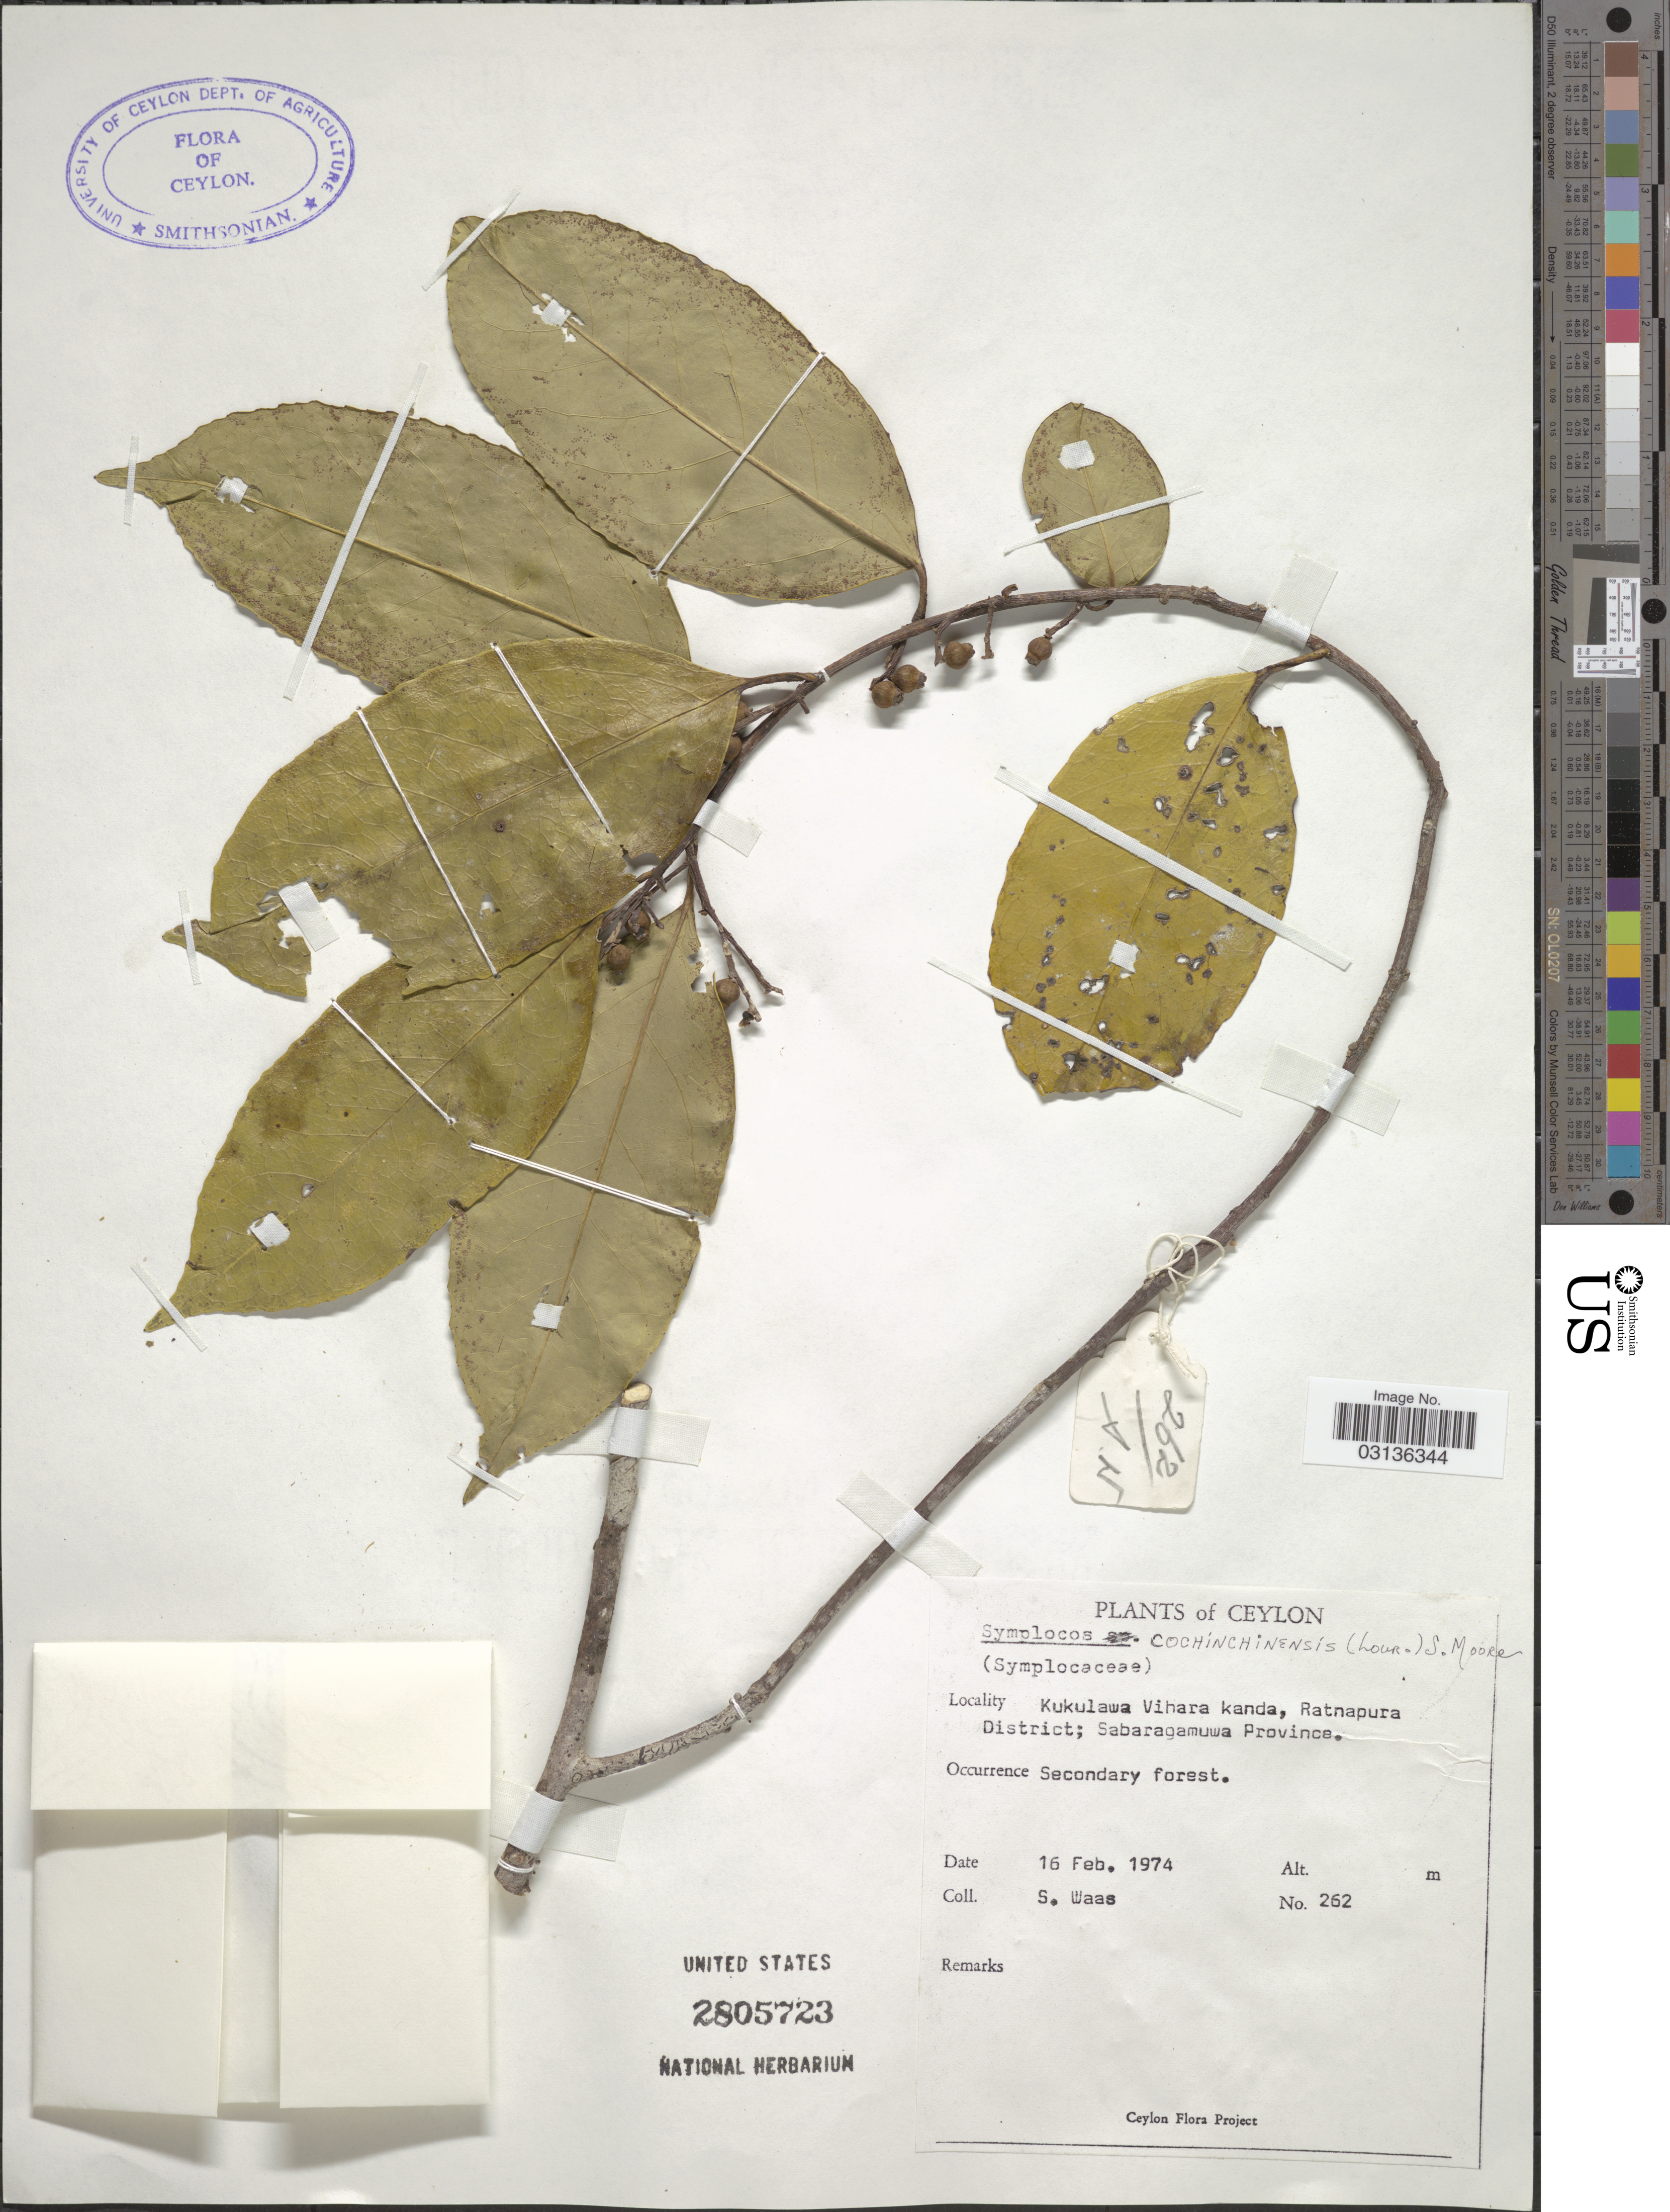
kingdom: Plantae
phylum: Tracheophyta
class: Magnoliopsida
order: Ericales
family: Symplocaceae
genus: Symplocos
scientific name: Symplocos cochinchinensis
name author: (Lour.) S. Moore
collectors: S. Waas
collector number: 262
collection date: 1974-02-16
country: Sri Lanka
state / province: Sabaragamuwa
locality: Ceylon. Kukulawa Vihara kanda, Ratnapura District; Sabaragamuwa Province.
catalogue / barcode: US 2805723